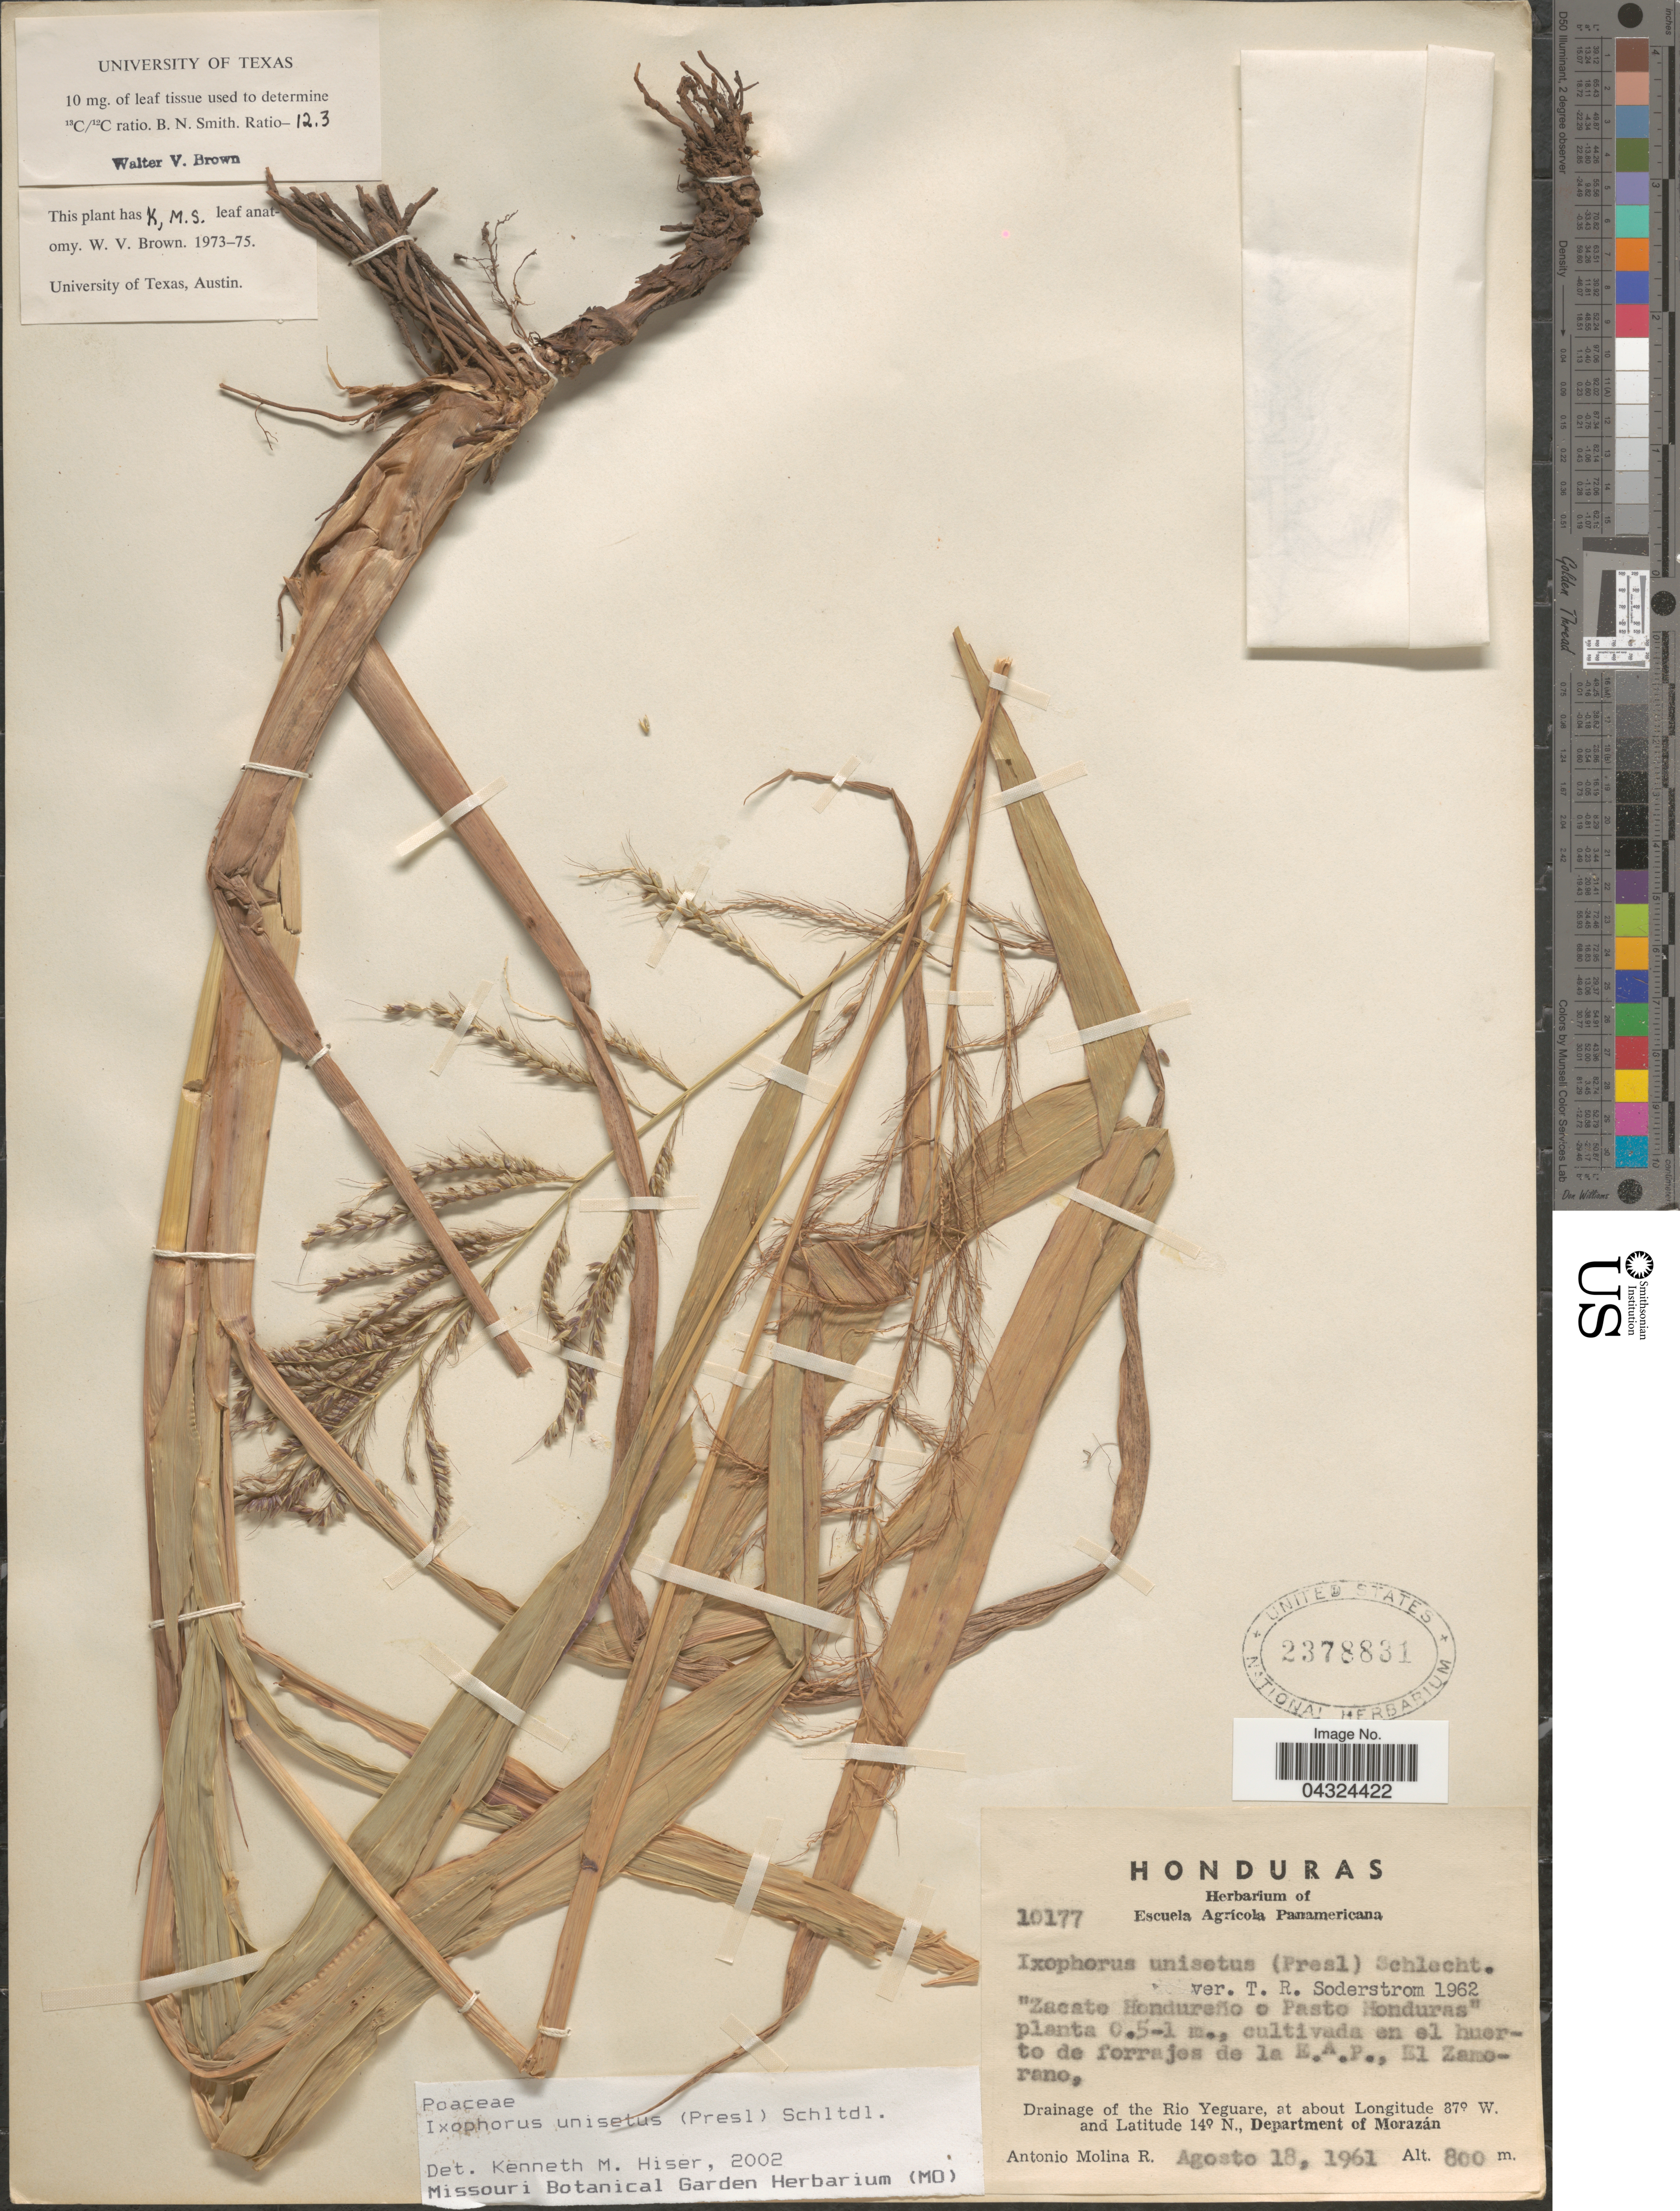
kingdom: Plantae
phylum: Tracheophyta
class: Liliopsida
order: Poales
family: Poaceae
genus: Ixophorus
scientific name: Ixophorus unisetus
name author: (J. Presl) Schltdl.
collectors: A. Molina R.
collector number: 10177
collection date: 1961-08-18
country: Honduras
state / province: Fco. Morazán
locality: En el huerto de forrajes de la E.A.P., El Zamorano, Drainage of the Rio Yeguare, Department of Morazán.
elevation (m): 800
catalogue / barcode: US 2378831